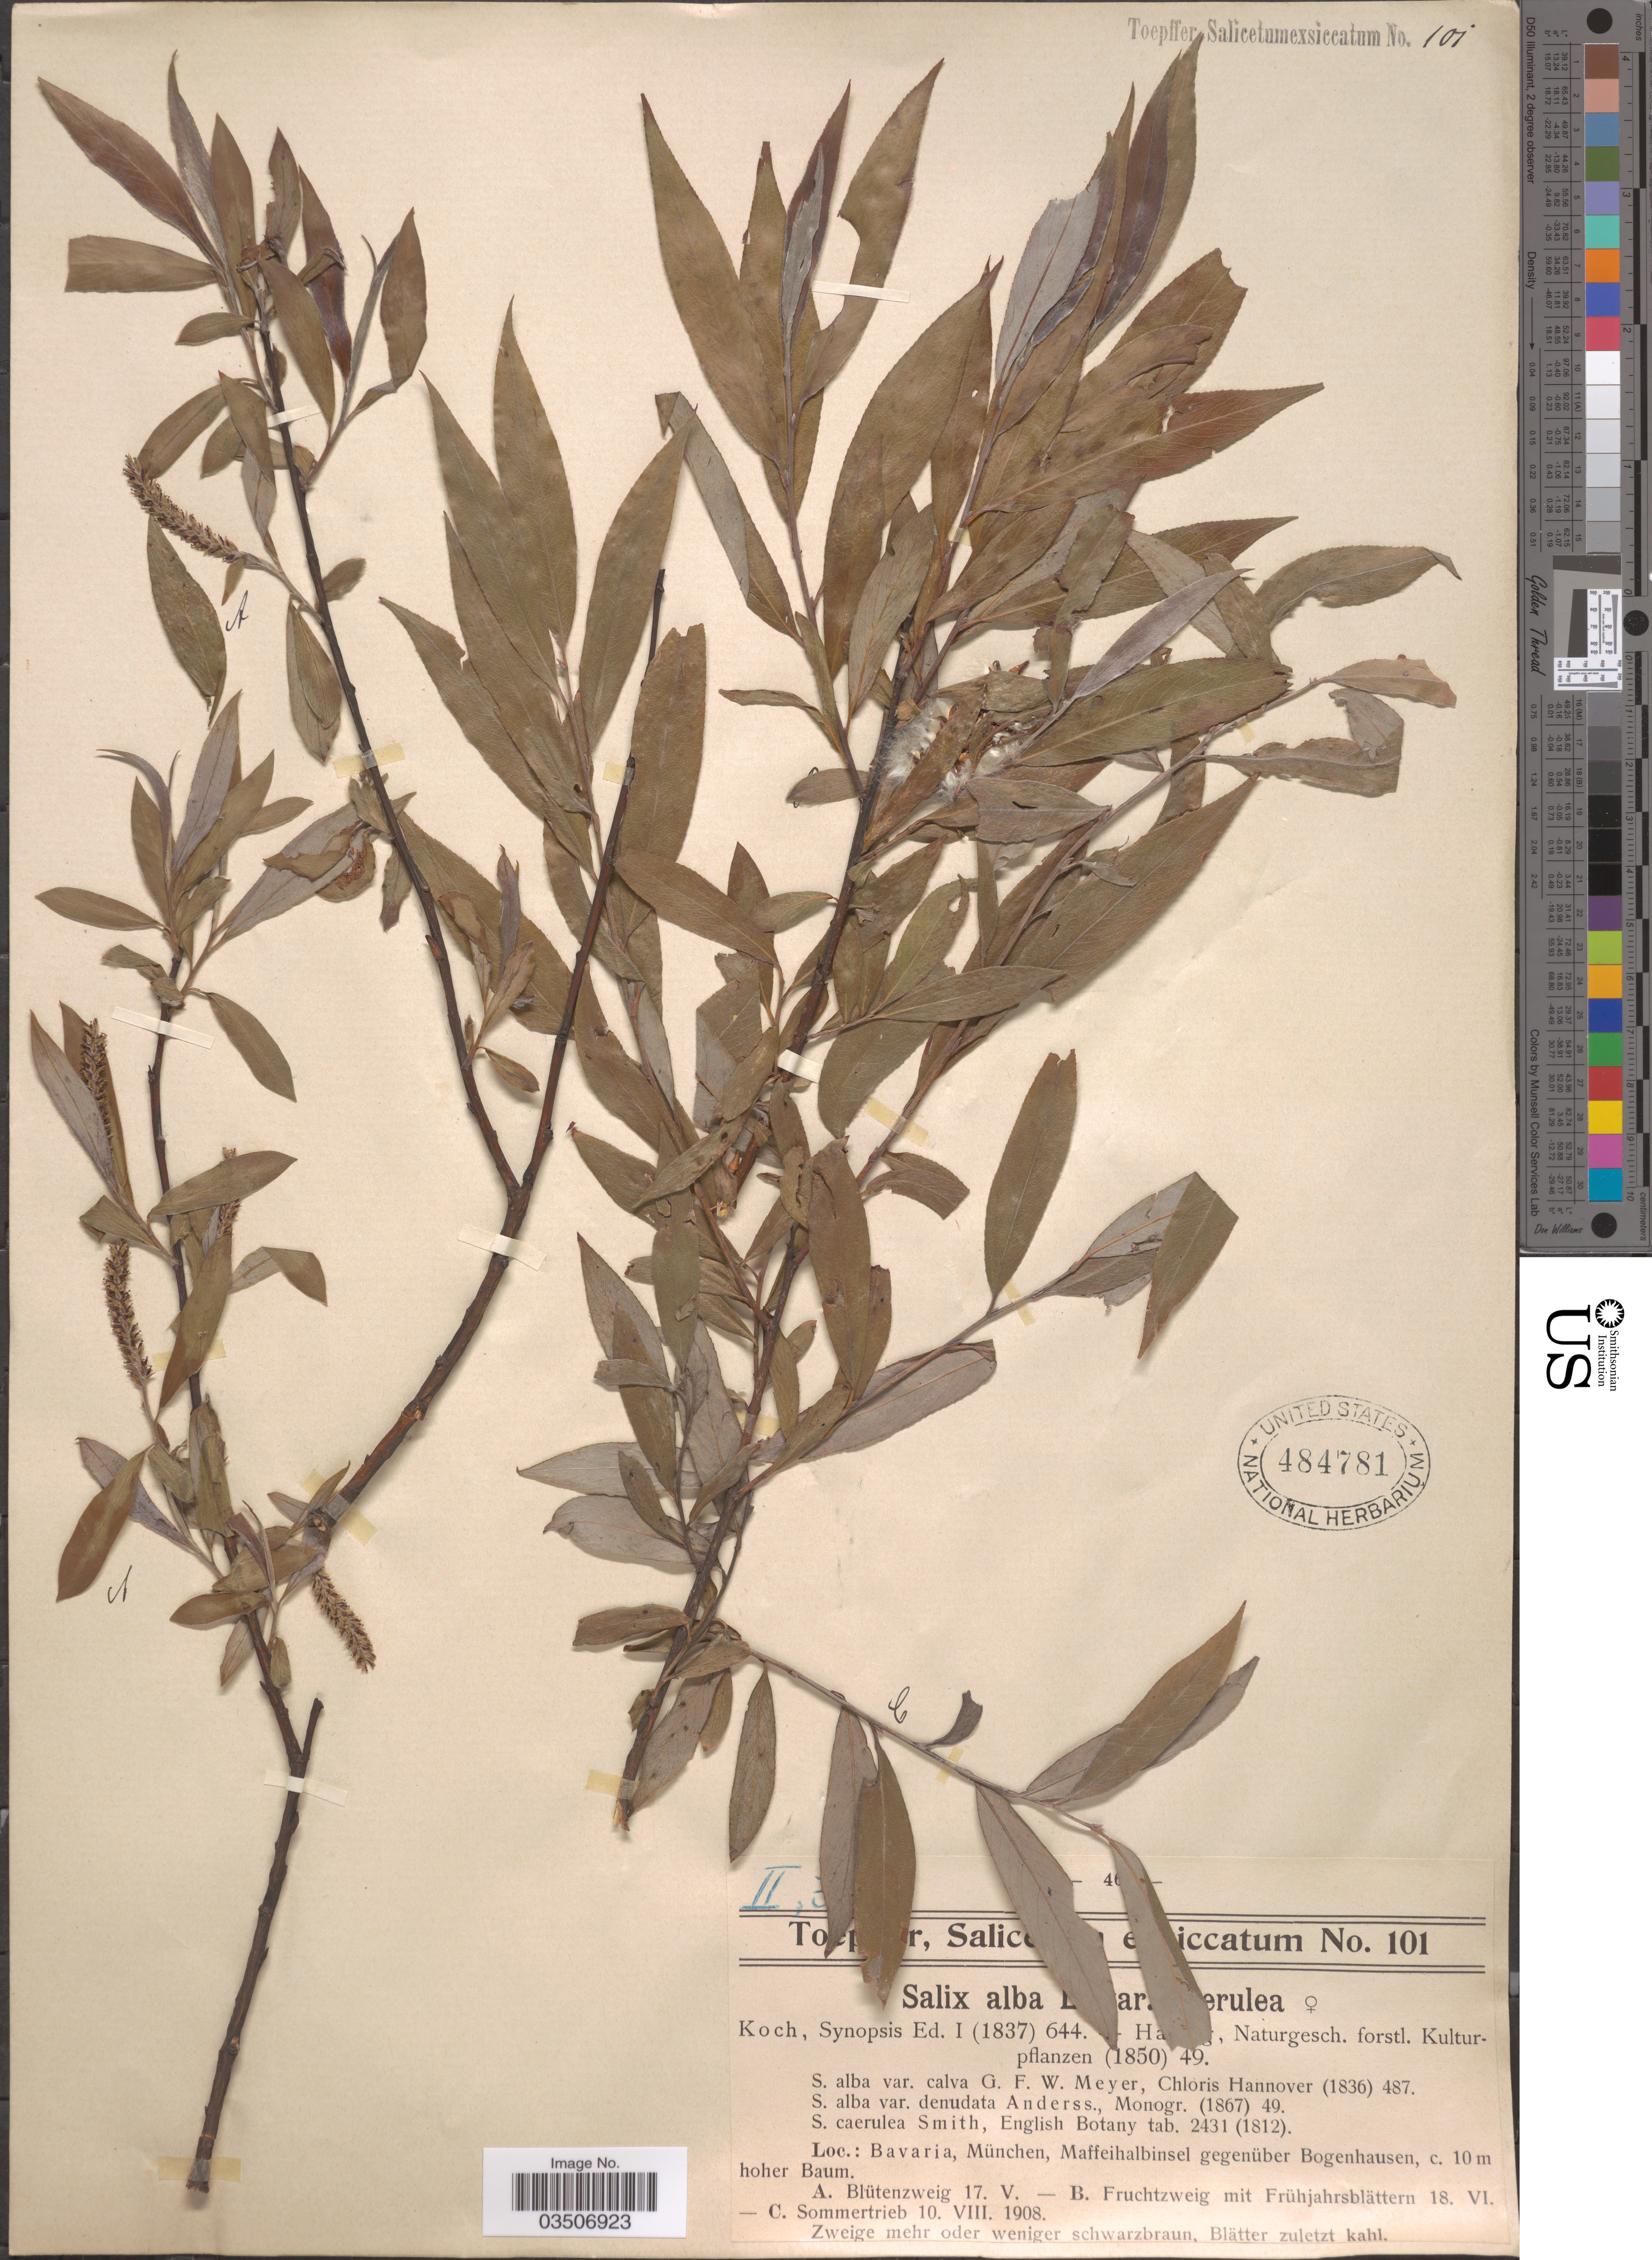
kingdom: Plantae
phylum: Tracheophyta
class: Magnoliopsida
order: Malpighiales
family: Salicaceae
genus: Salix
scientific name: Salix alba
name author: L.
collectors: A. Toepffer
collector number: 101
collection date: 1908-05-17/1908-08-10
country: Germany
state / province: Bayern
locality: Bavaria, München, Maffeihalbinsel gegenüber Bogenhausen.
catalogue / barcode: US 484781